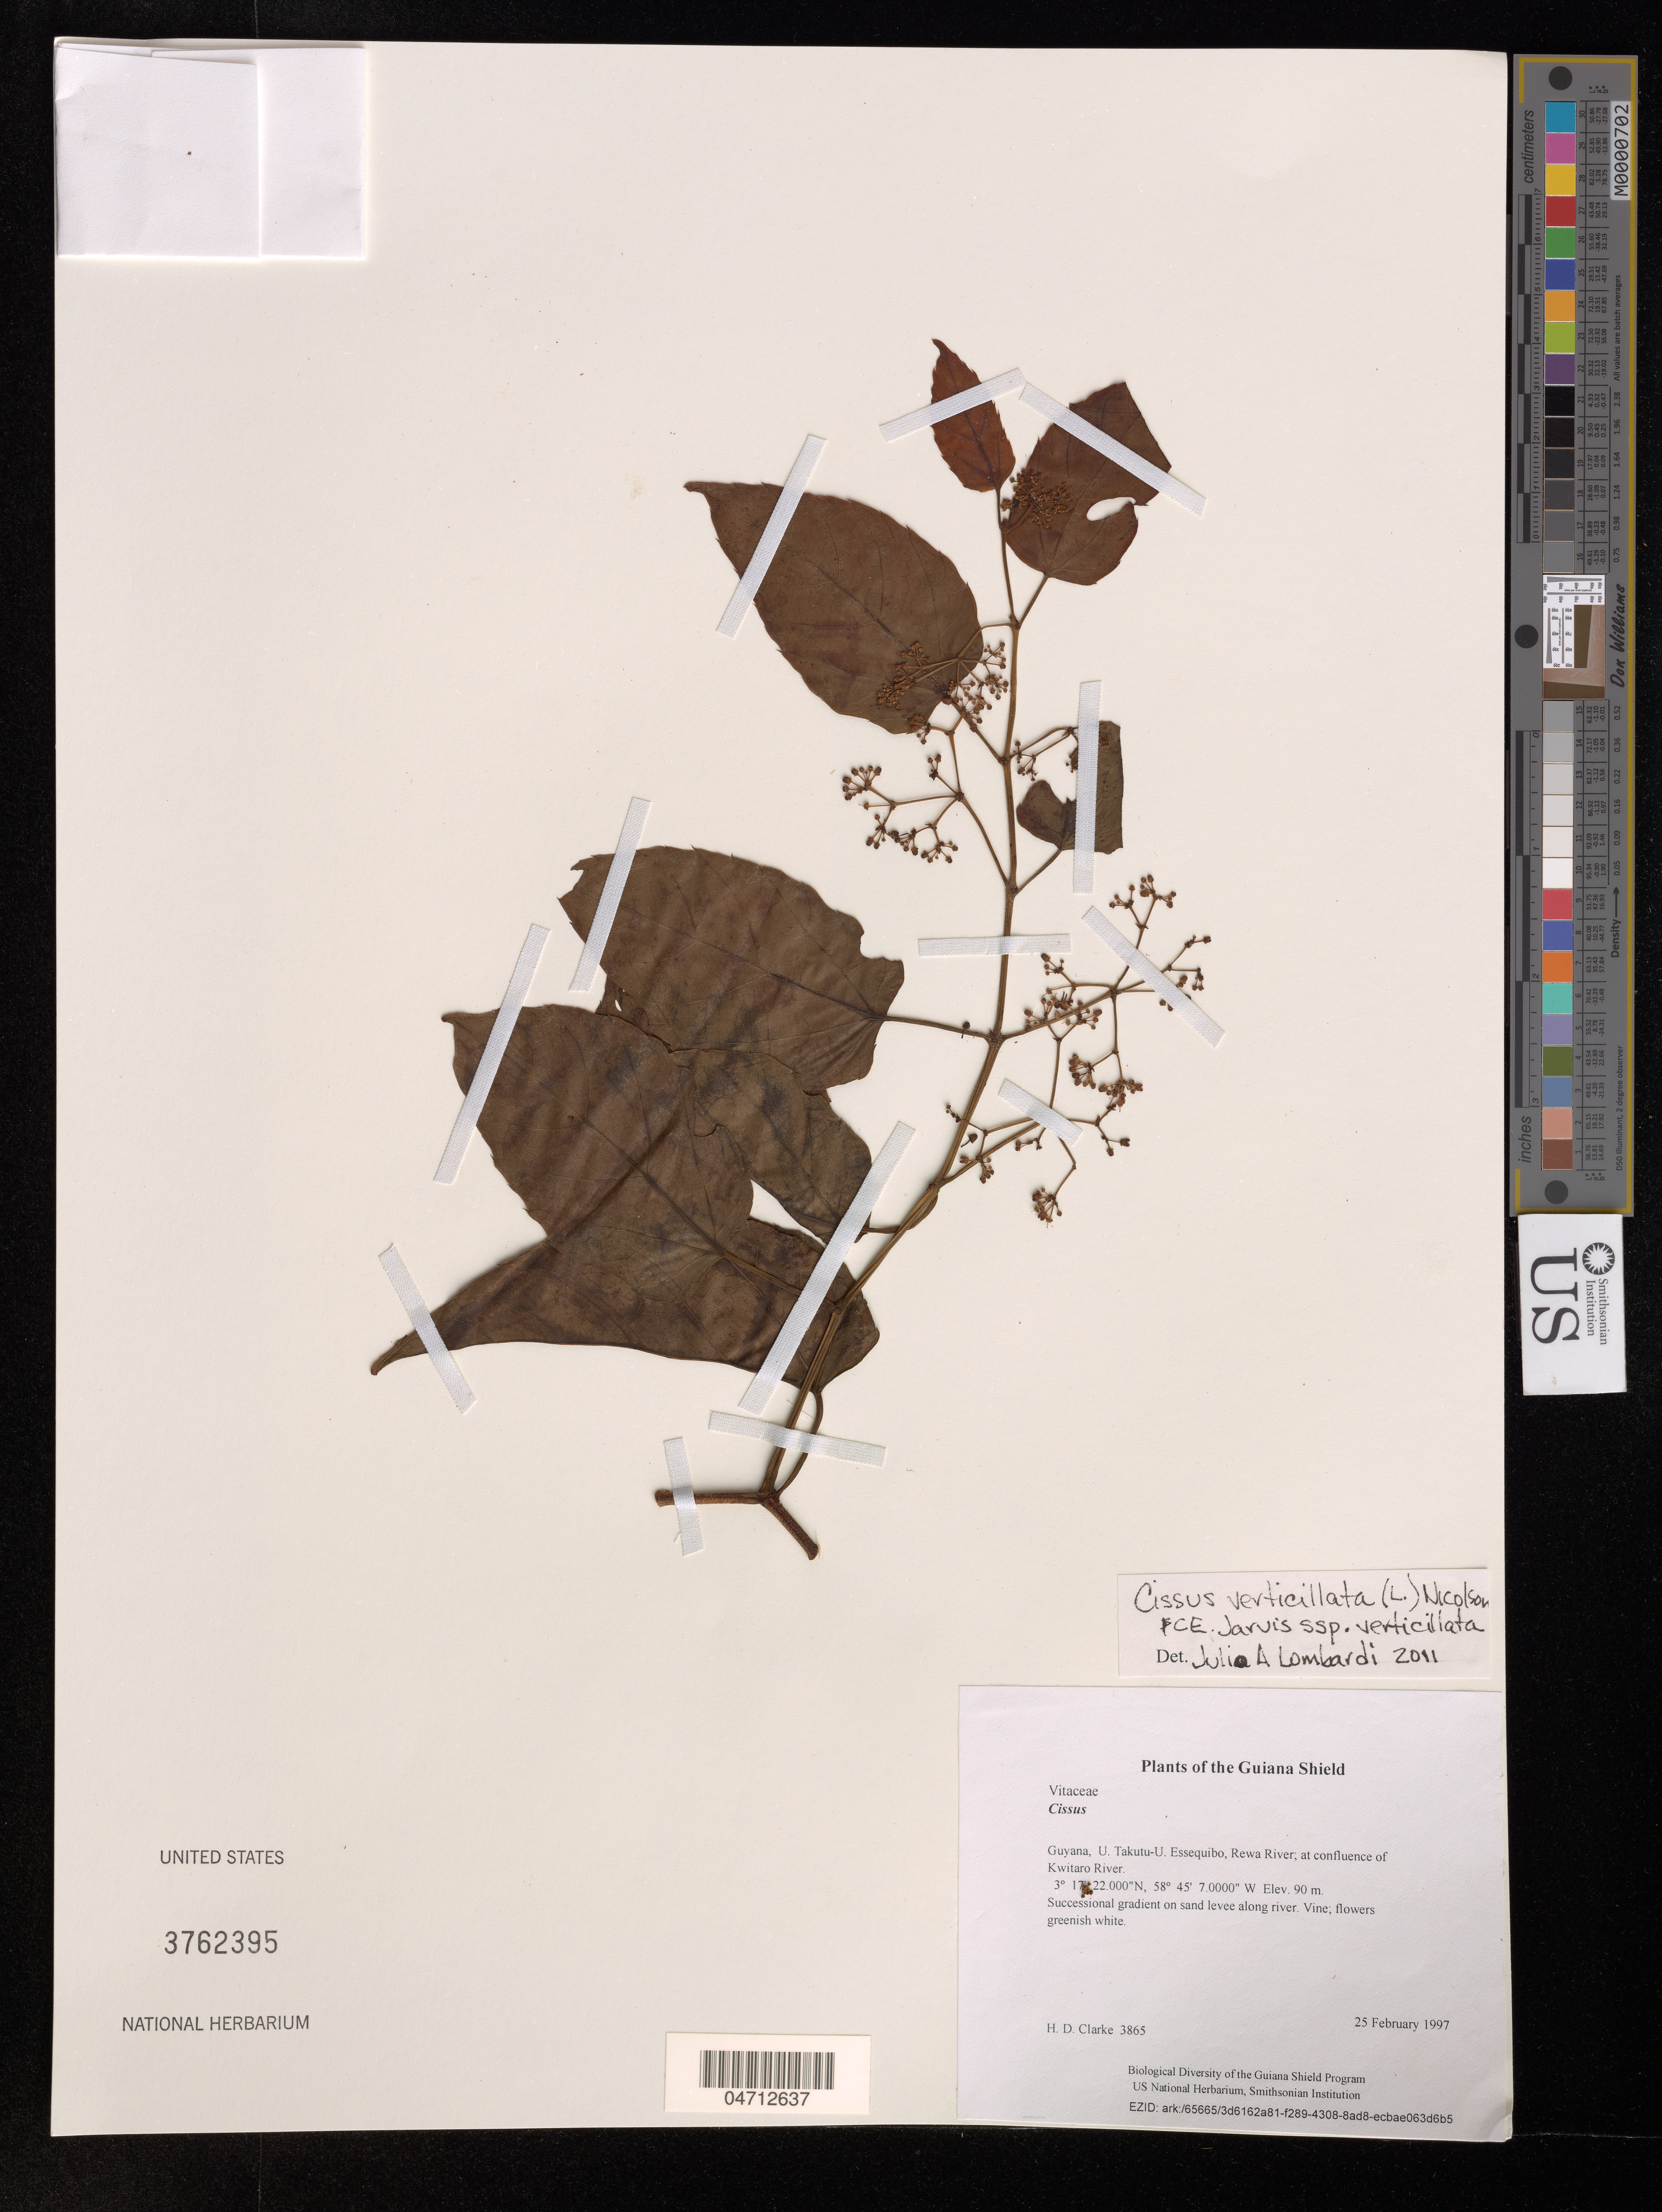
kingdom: Plantae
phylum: Tracheophyta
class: Magnoliopsida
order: Vitales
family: Vitaceae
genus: Cissus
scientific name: Cissus verticillata subsp. verticillata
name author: (L.) Nicolson & C.E. Jarvis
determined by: Lombardi, Julio A.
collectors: H. D. Clarke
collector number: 3865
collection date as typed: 25 February 1997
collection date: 1997-02-25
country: Guyana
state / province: U. Takutu-U. Essequibo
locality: Rewa River; at confluence of Kwitaro River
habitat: Successional gradient on sand levee along river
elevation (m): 90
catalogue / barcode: US 3762395